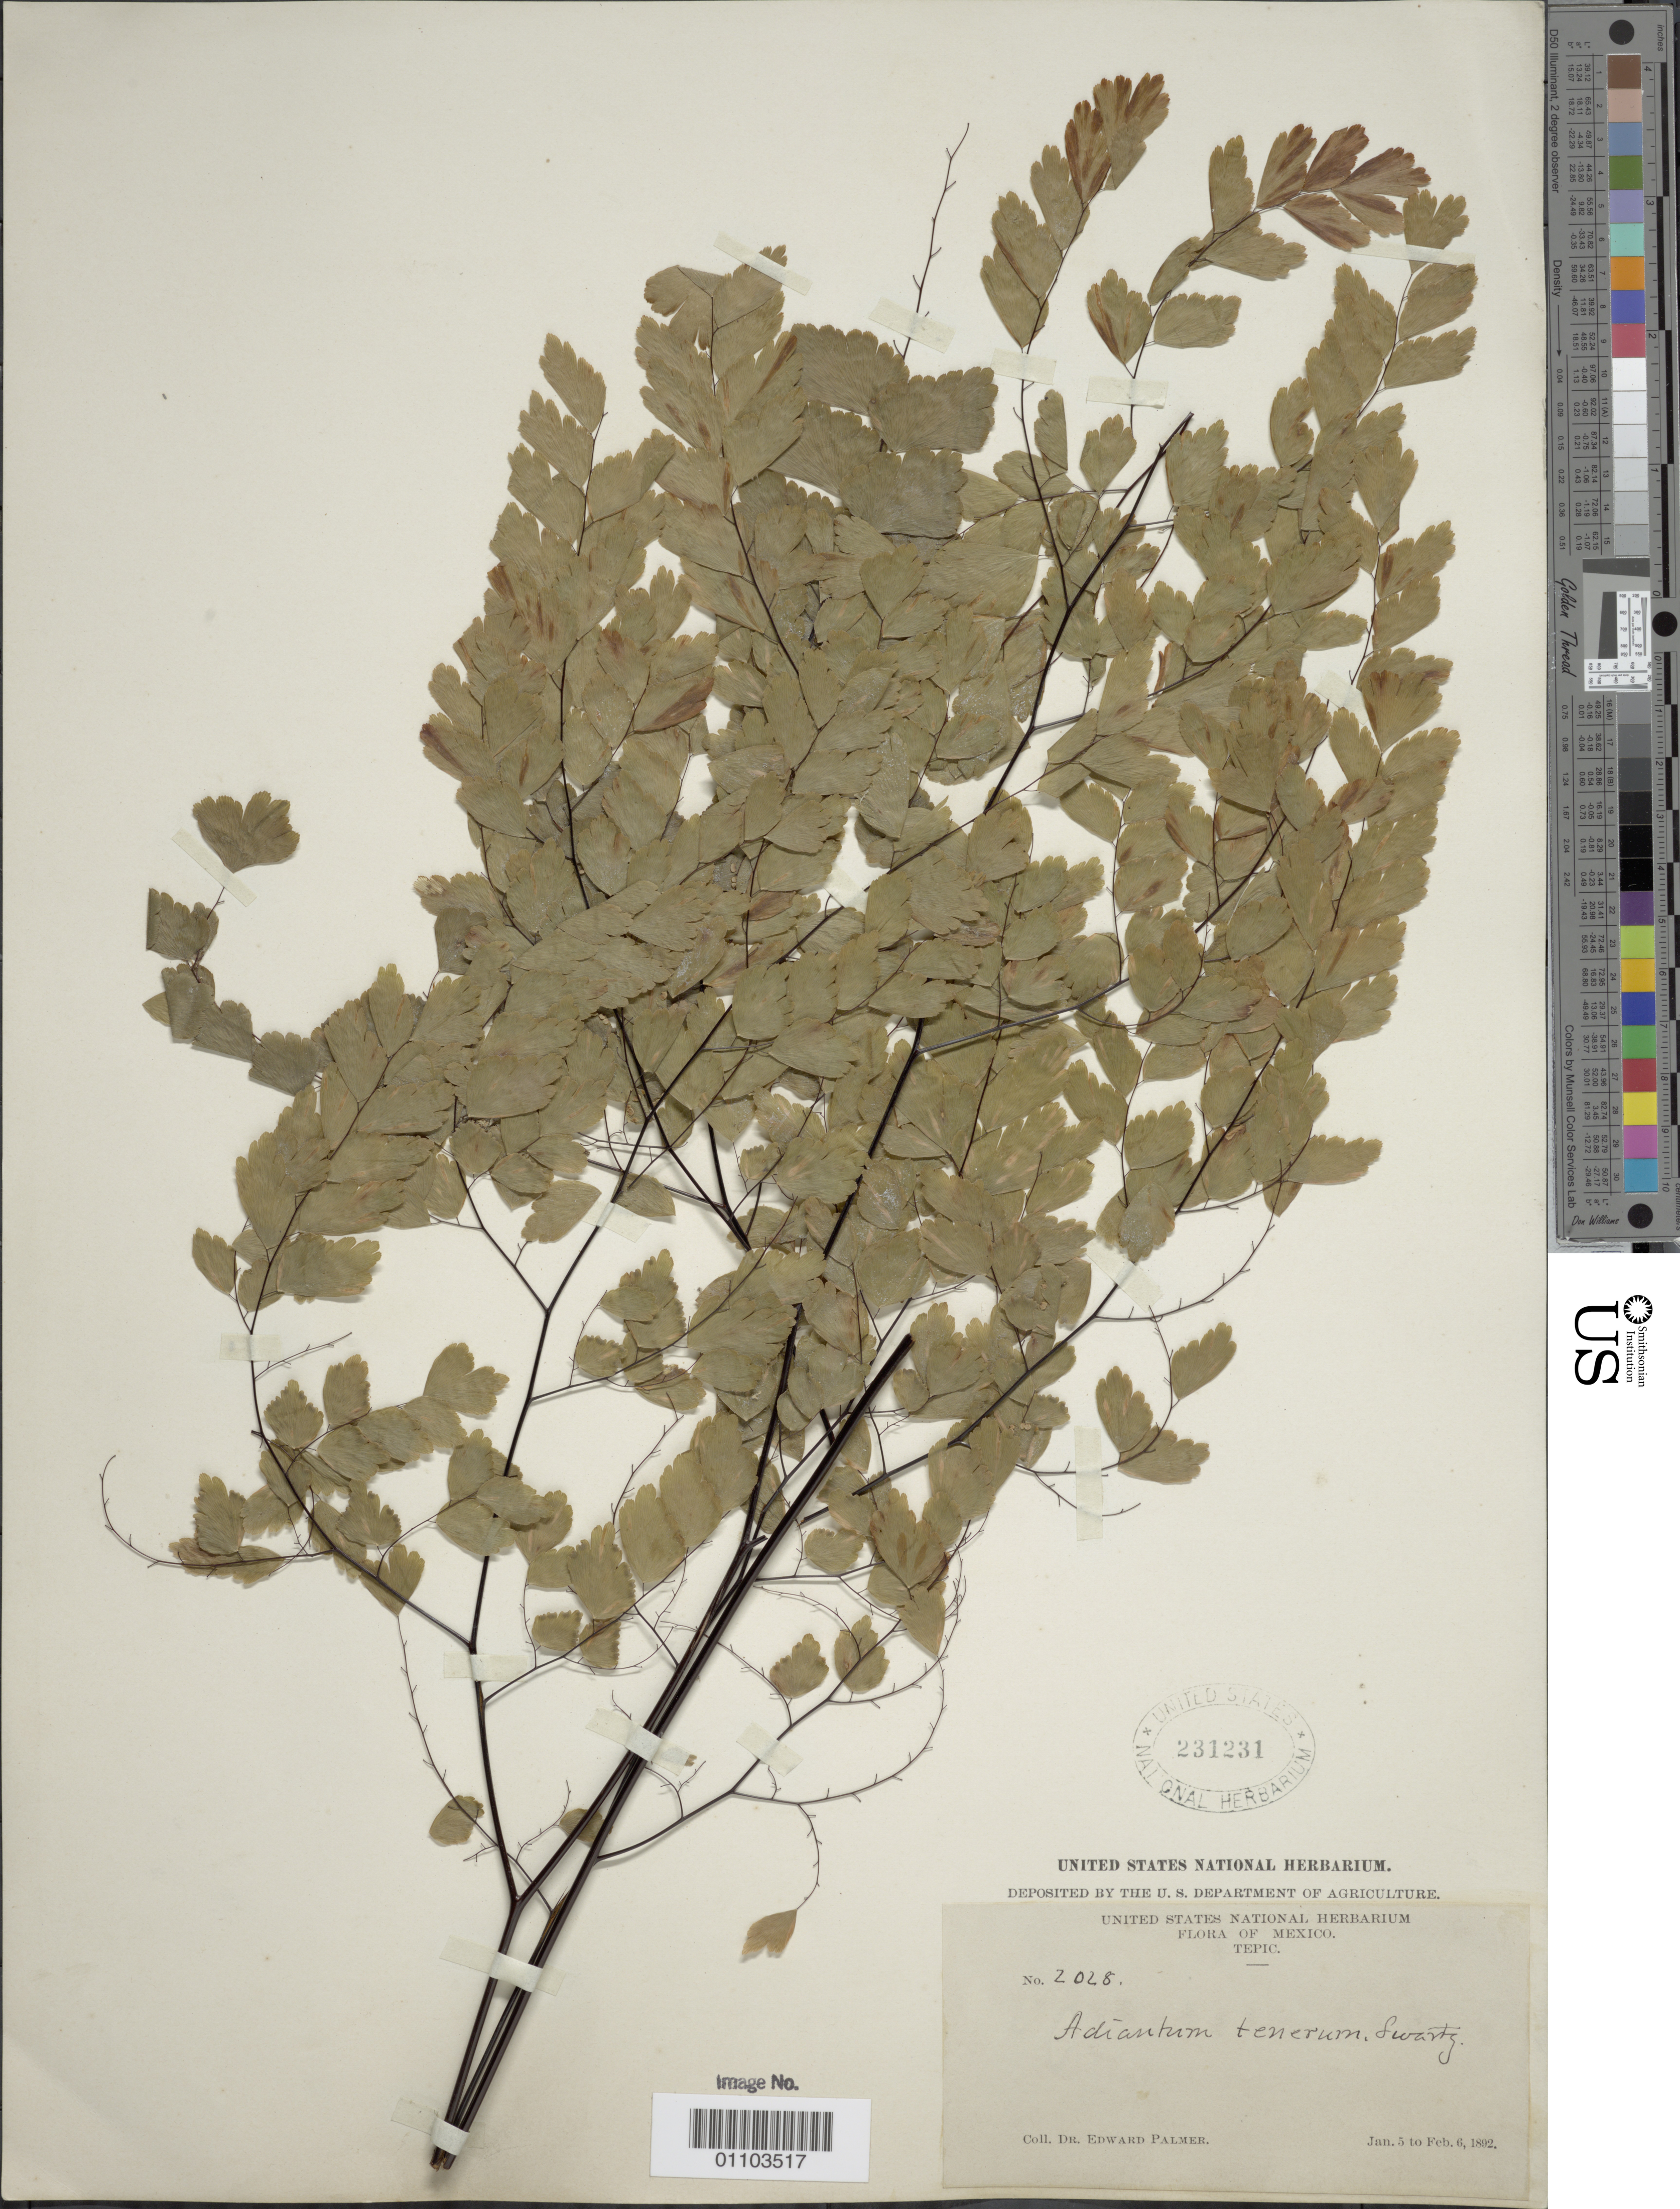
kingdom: Plantae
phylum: Tracheophyta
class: Polypodiopsida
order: Polypodiales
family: Pteridaceae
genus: Adiantum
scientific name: Adiantum tenerum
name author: Sw.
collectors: E. Palmer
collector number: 2028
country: Mexico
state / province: Nayarit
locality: Tepec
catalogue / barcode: US 231231